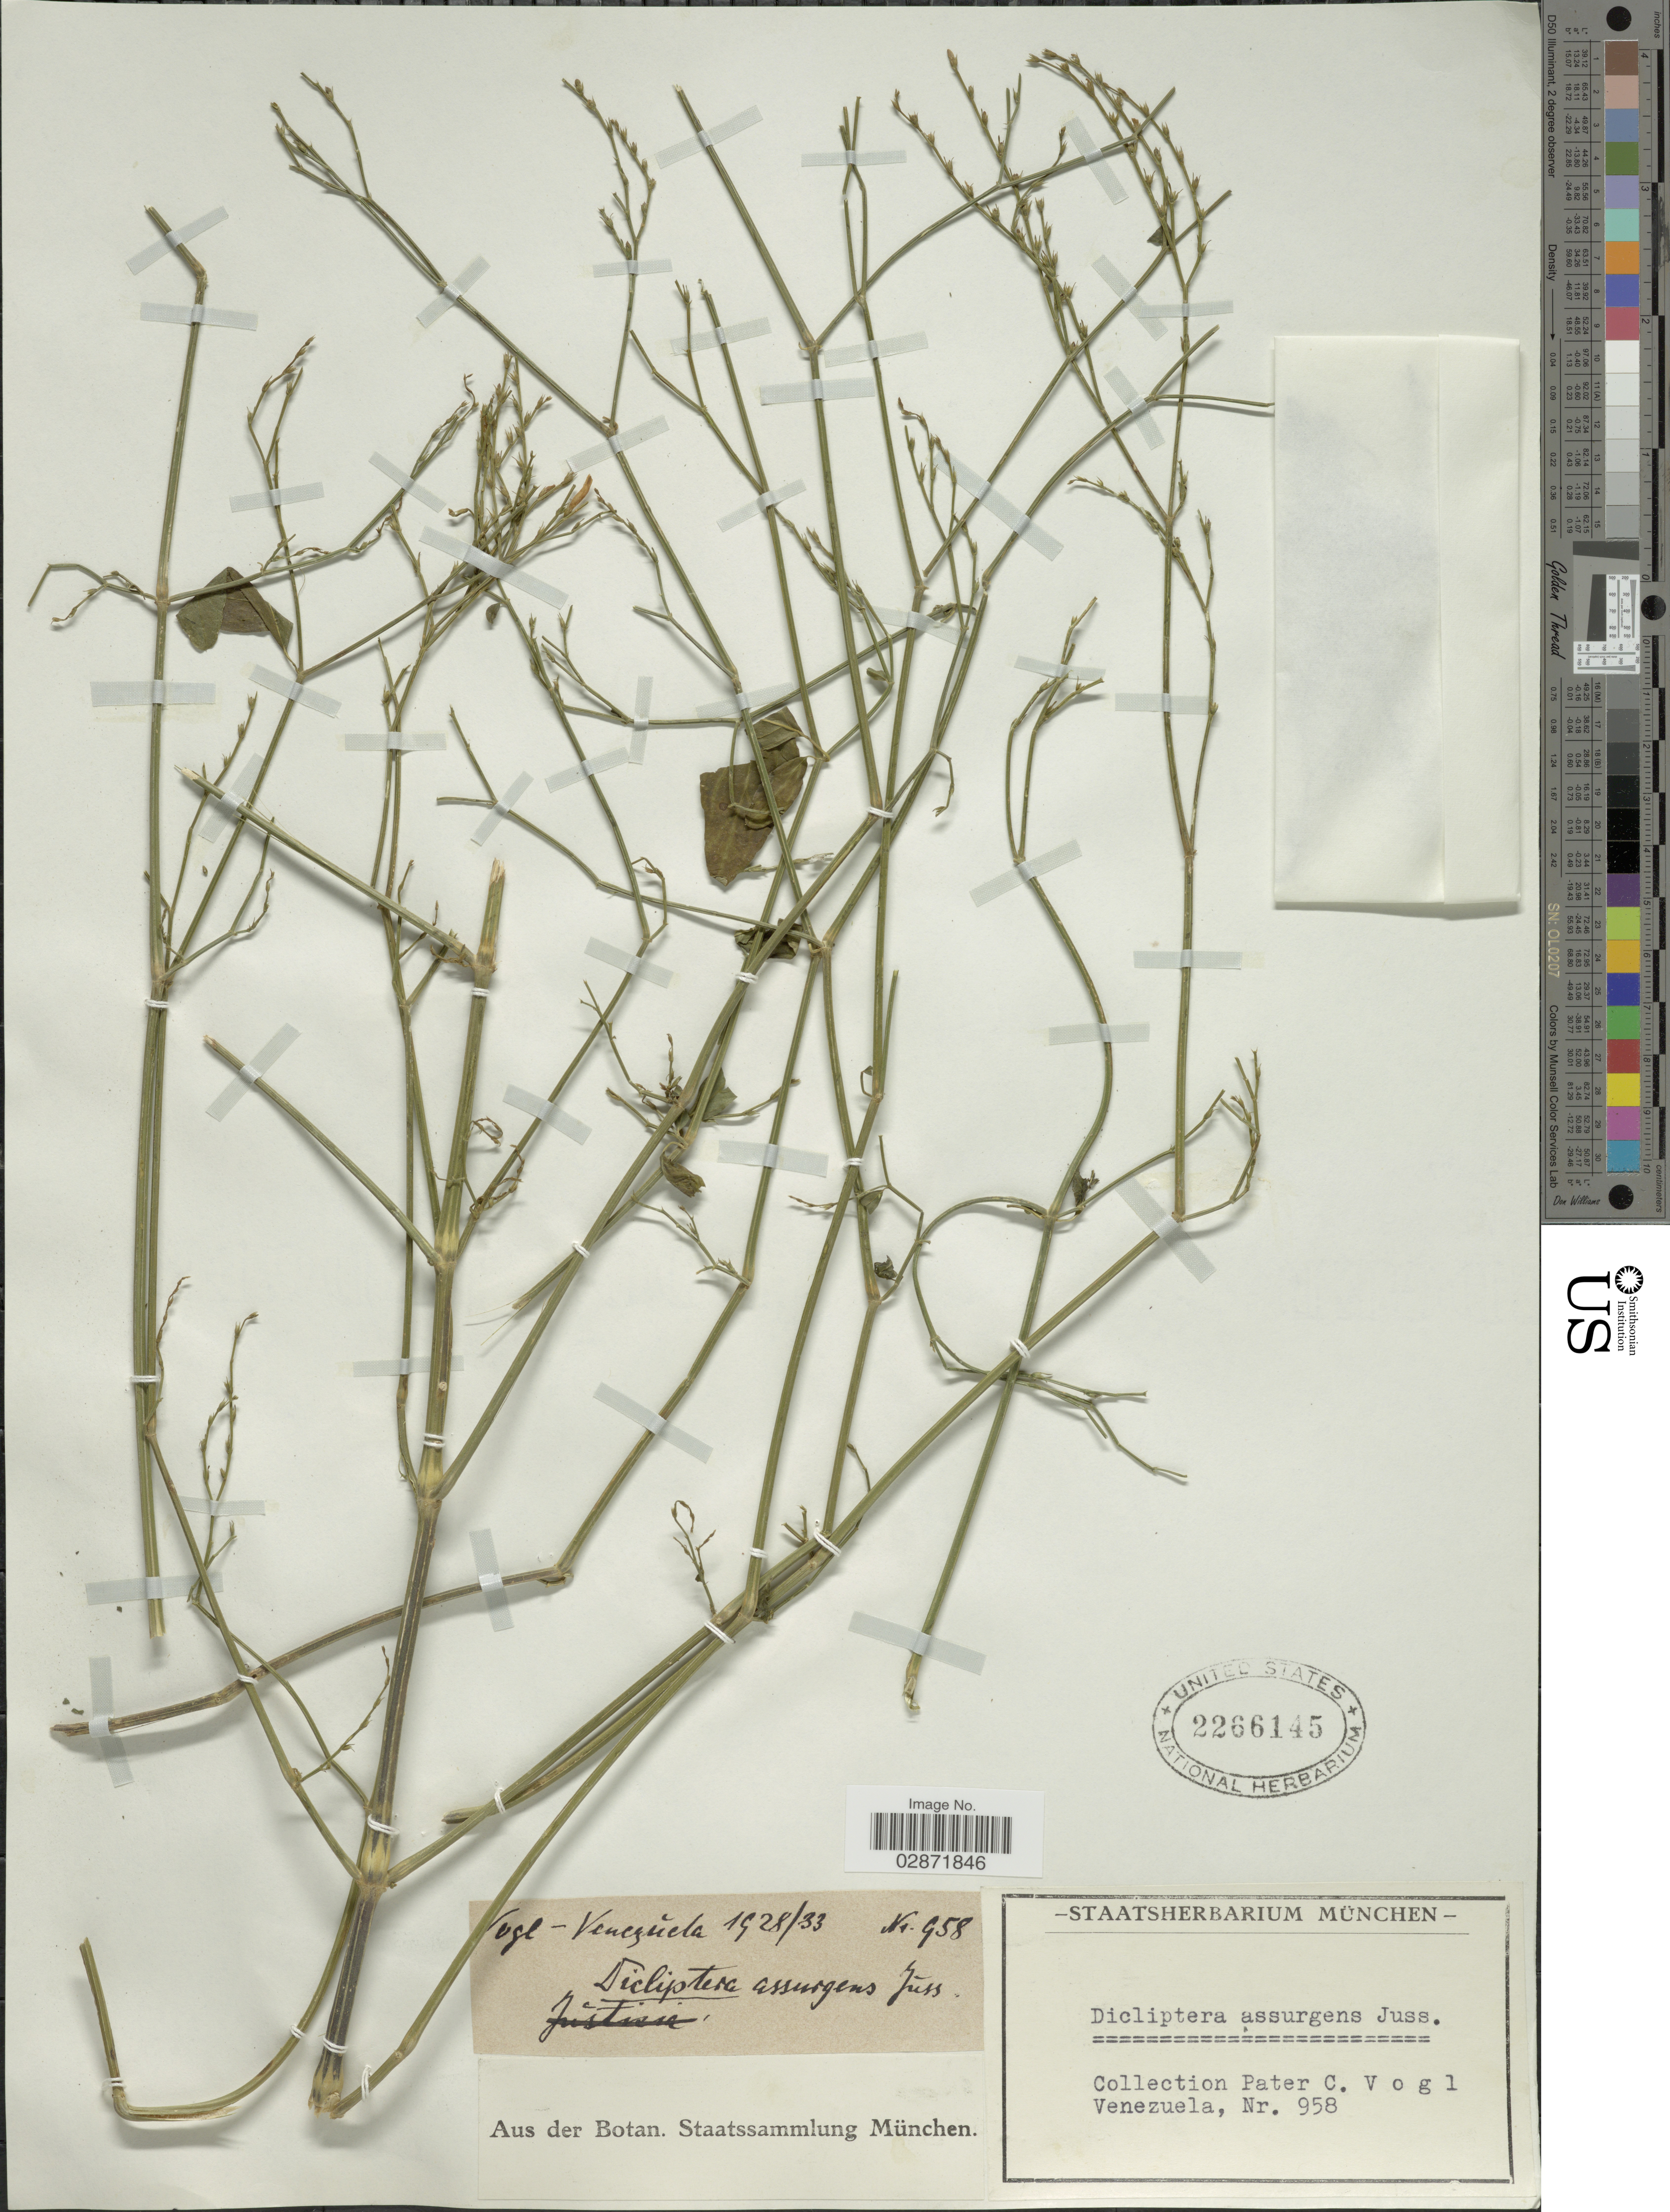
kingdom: Plantae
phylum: Tracheophyta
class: Magnoliopsida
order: Lamiales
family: Acanthaceae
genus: Dicliptera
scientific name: Dicliptera assurgens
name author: (L.) Juss.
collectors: P. Vogl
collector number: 958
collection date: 1928/1933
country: Venezuela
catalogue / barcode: US 2266145